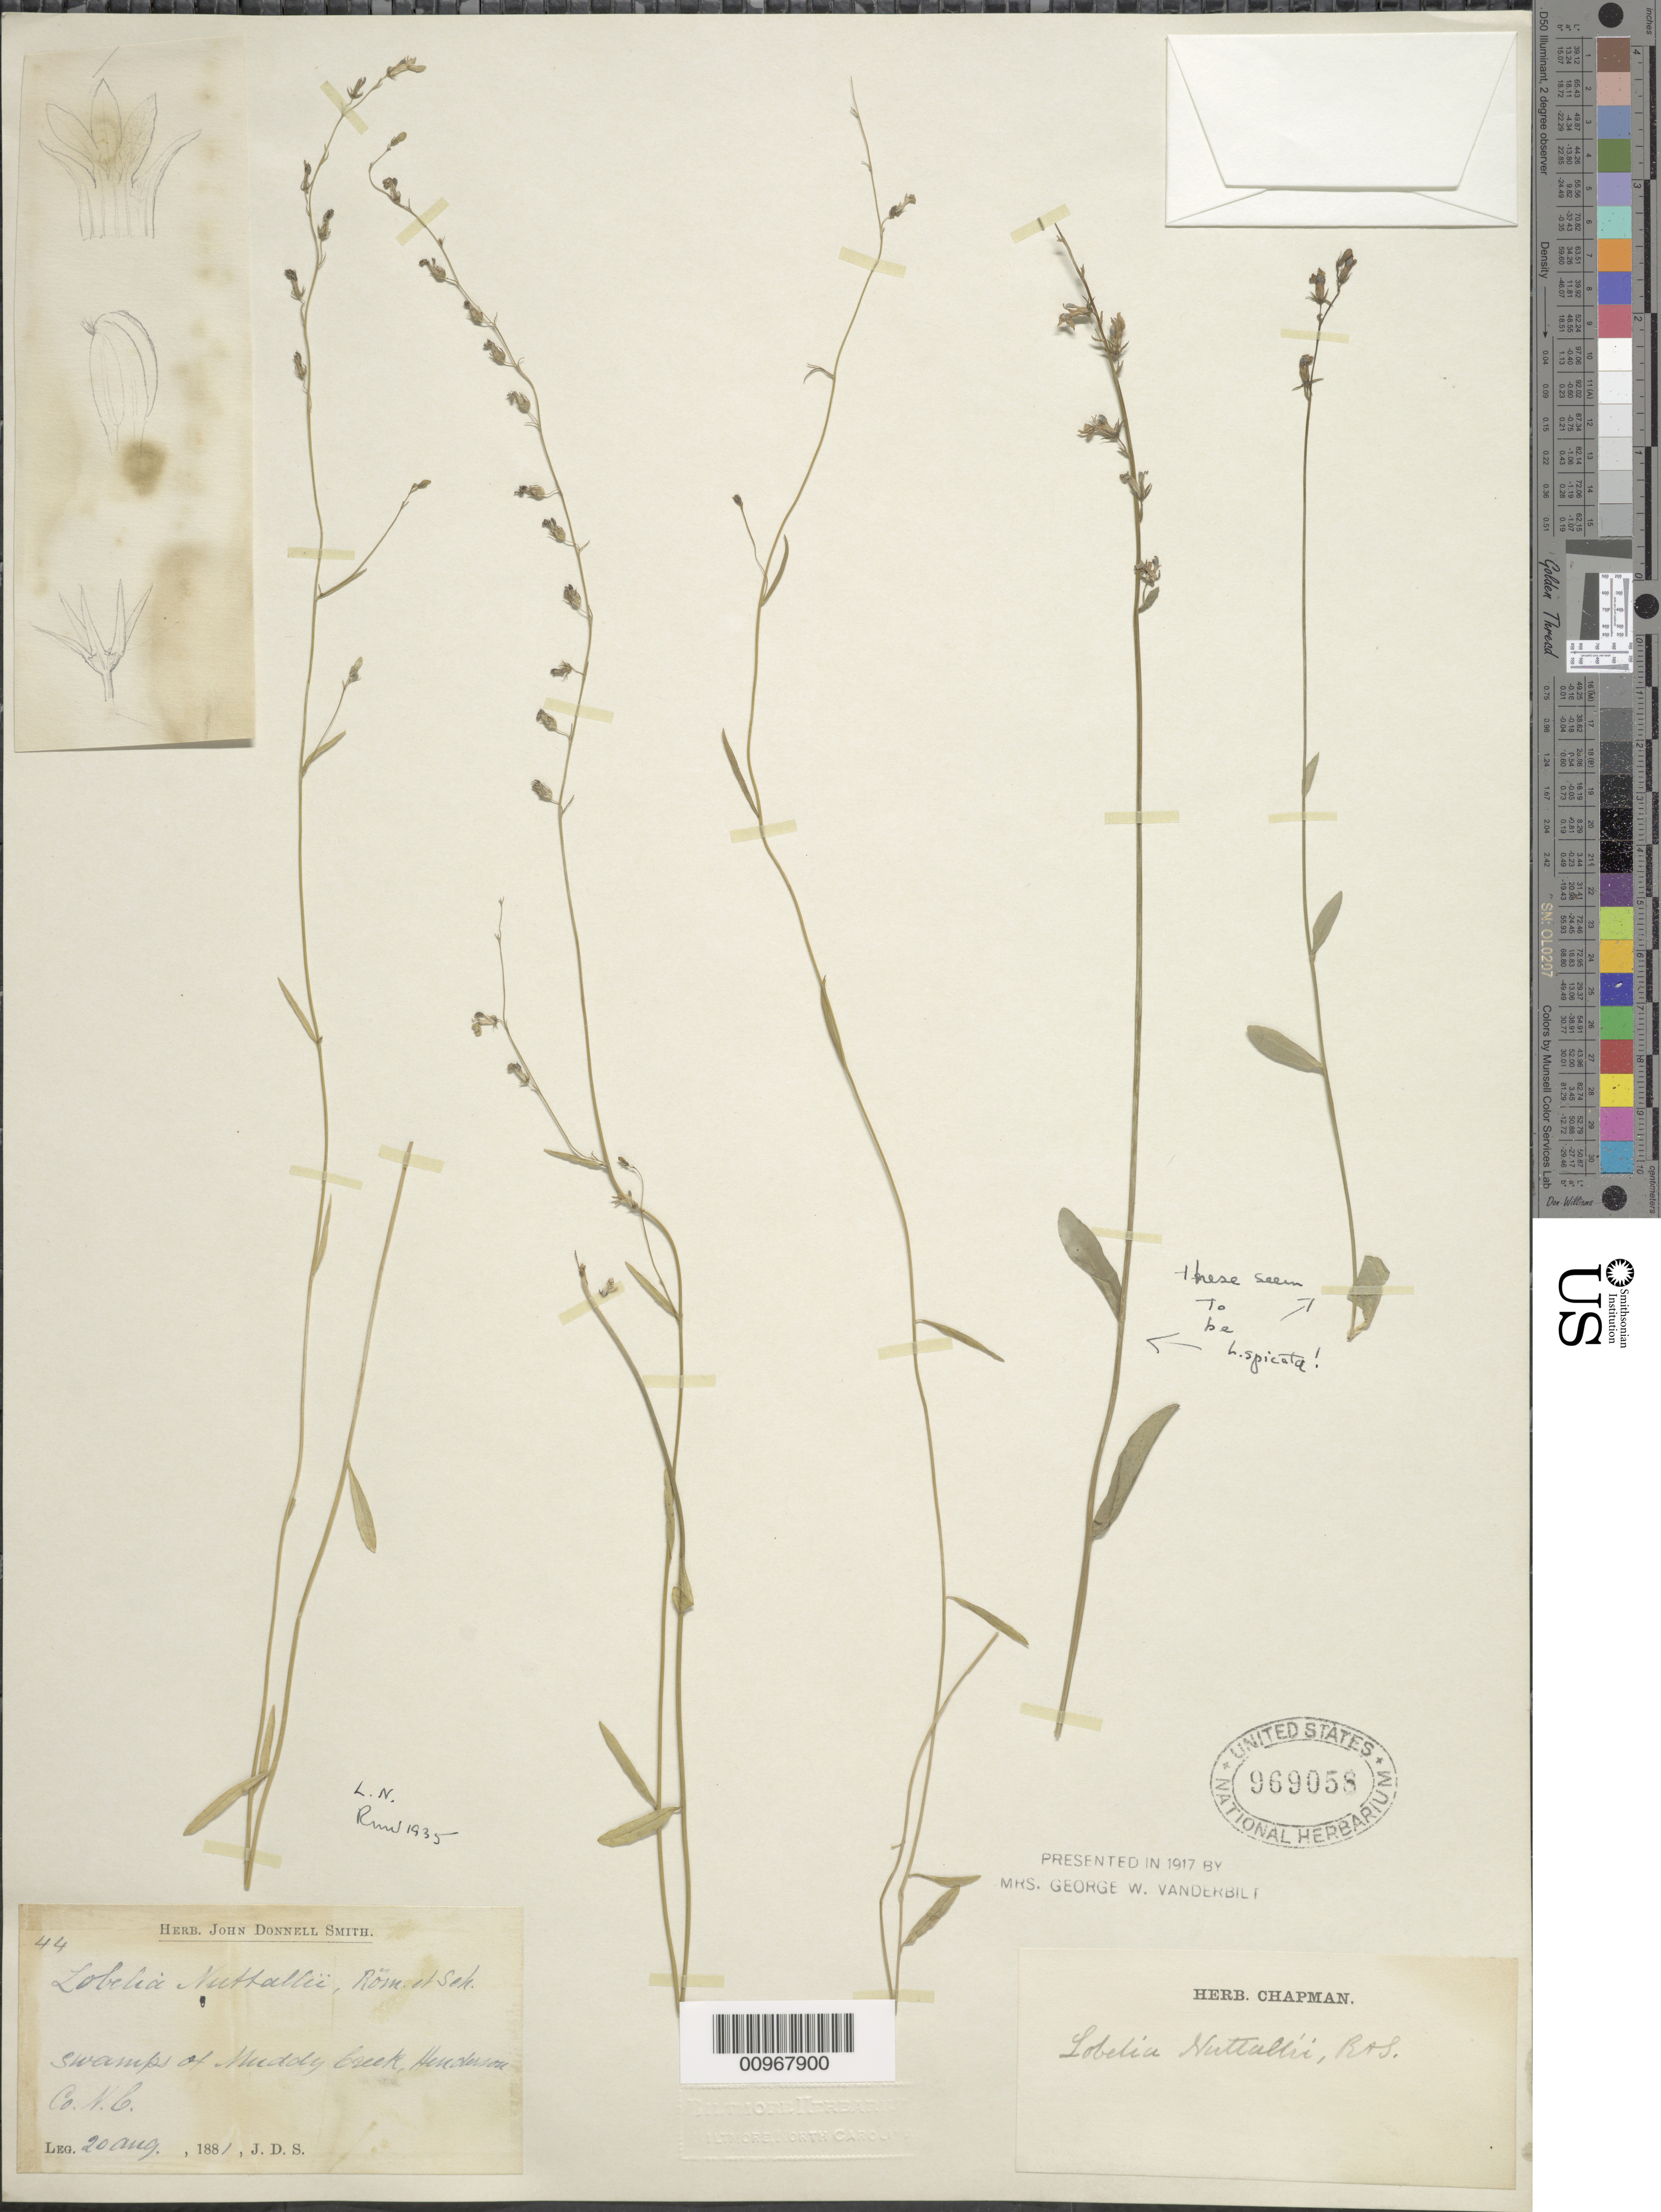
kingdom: Plantae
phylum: Tracheophyta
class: Magnoliopsida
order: Asterales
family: Campanulaceae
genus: Lobelia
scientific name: Lobelia nuttallii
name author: Schult.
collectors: J. Donnell Smith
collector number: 44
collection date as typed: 20 Aug 1881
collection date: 1881-08-20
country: United States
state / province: North Carolina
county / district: Henderson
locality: Muddy creek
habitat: swamps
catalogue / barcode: US 969058